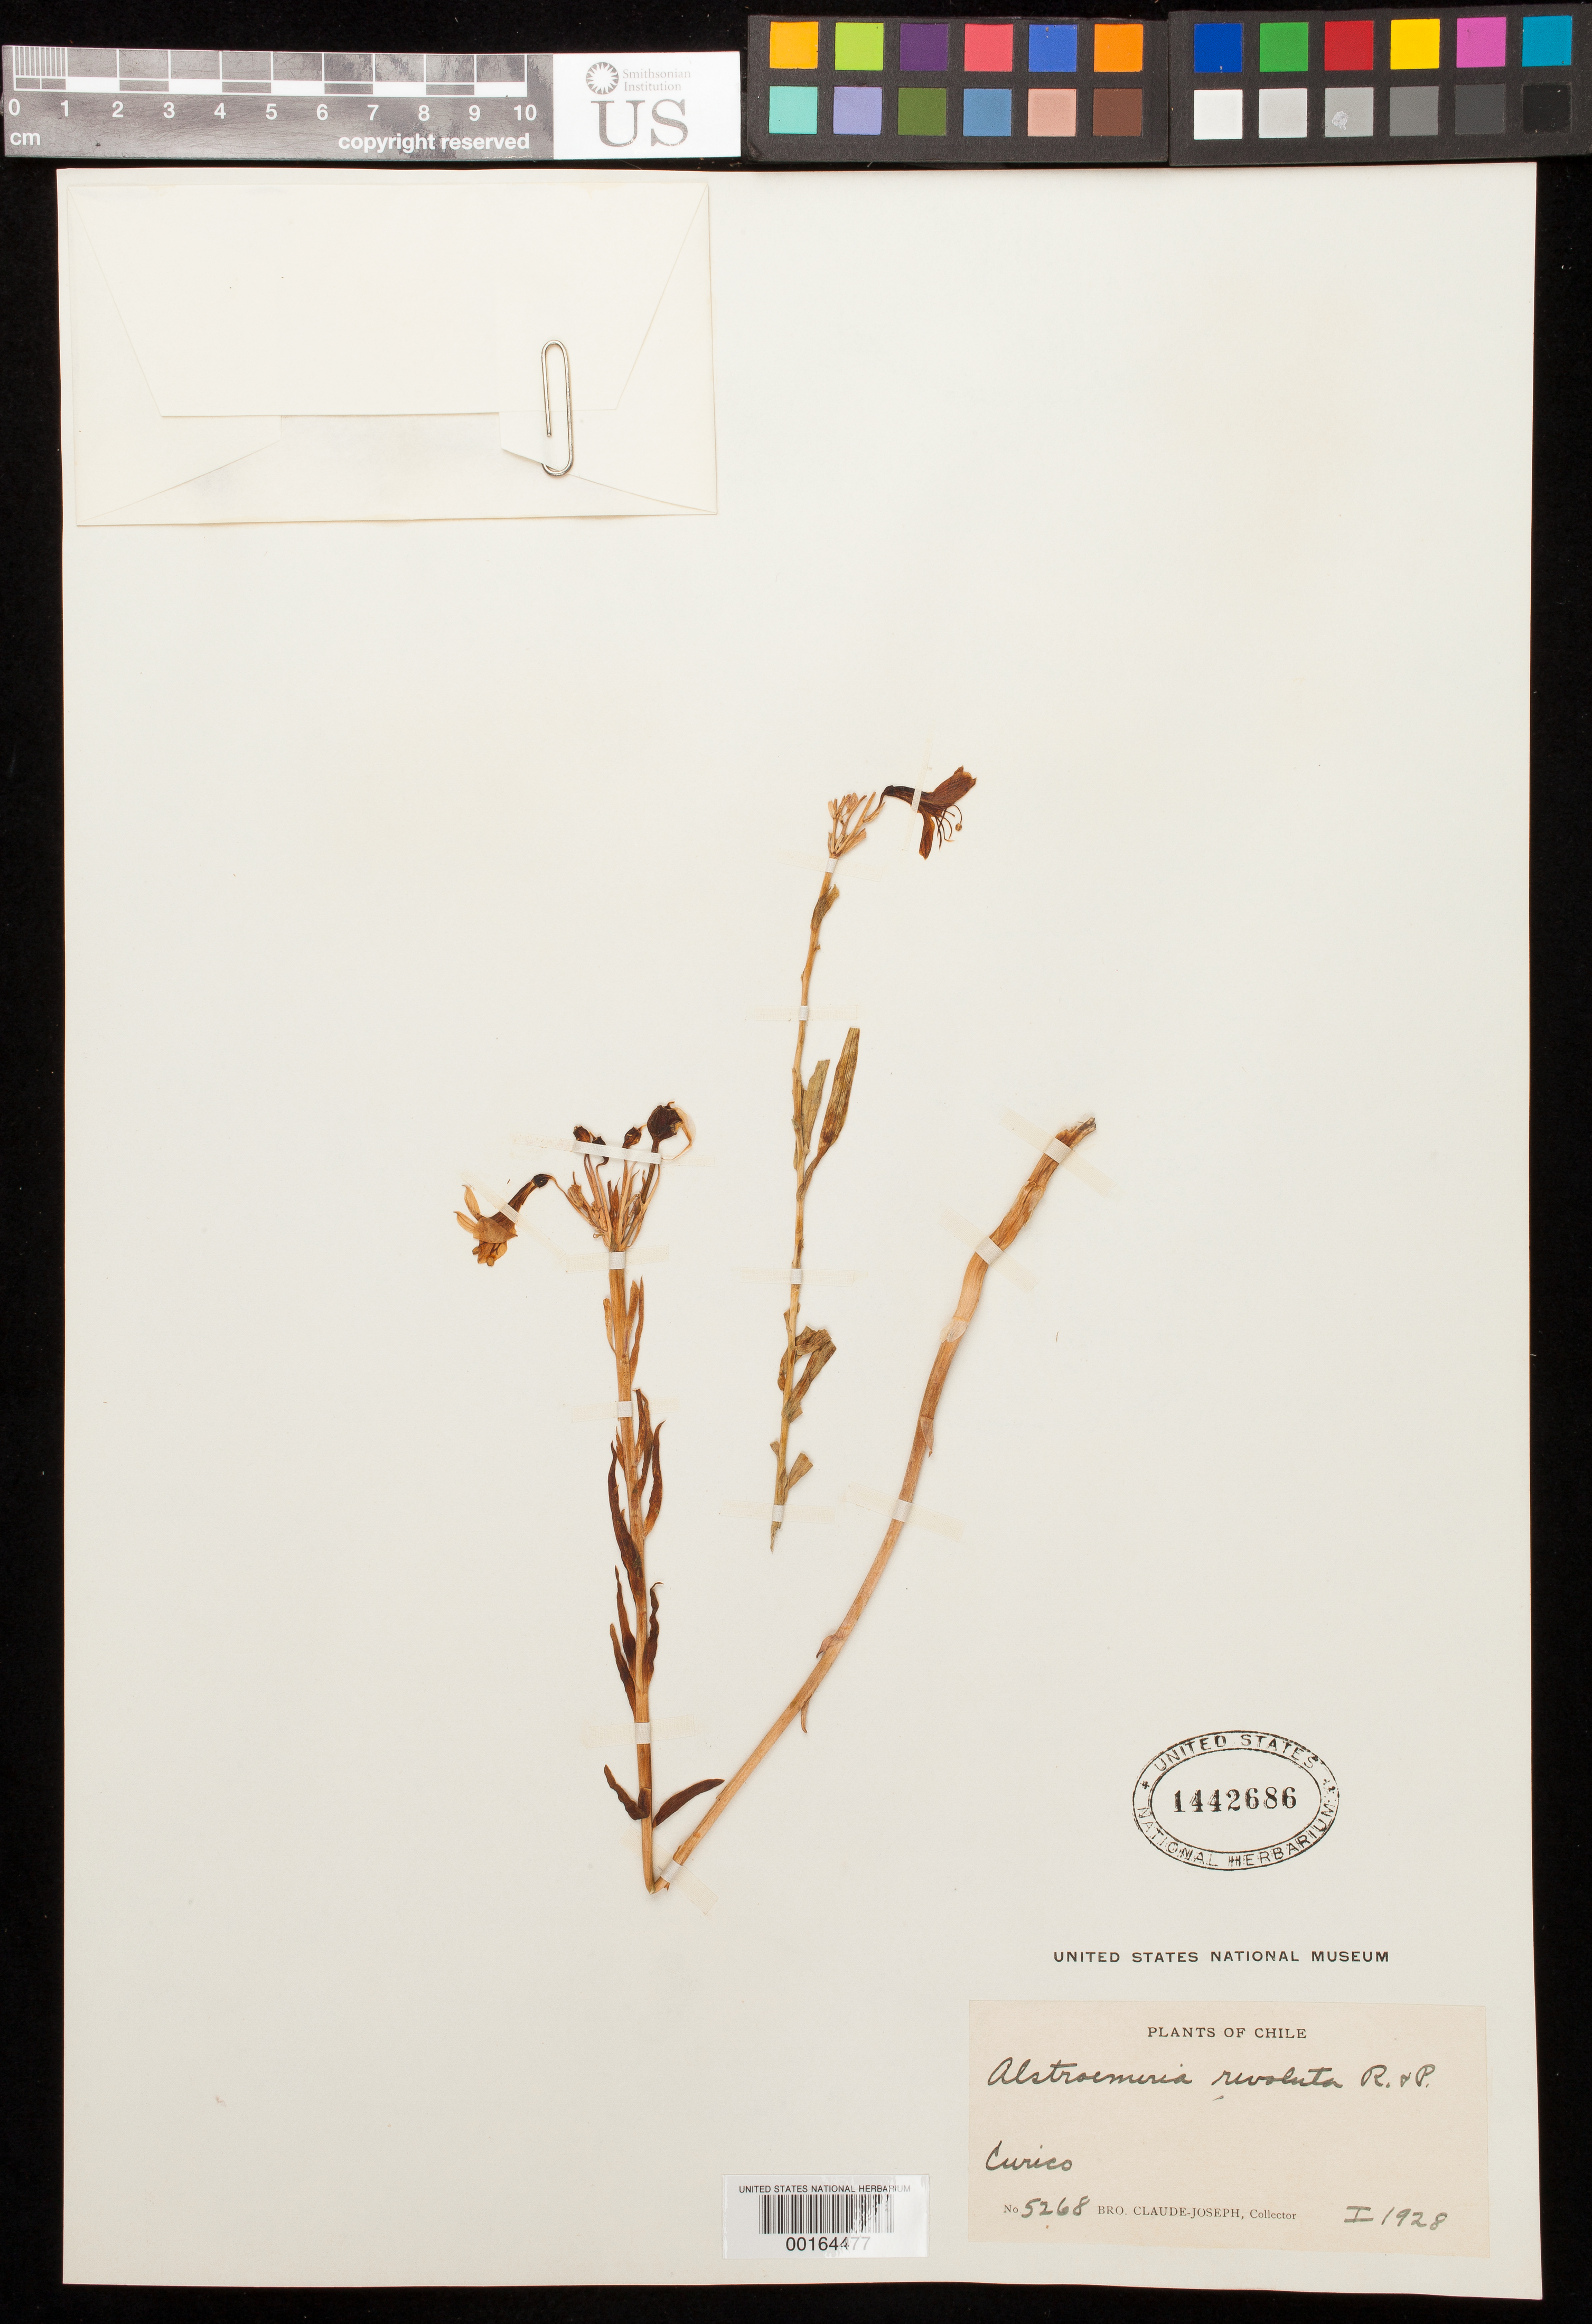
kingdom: Plantae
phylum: Tracheophyta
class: Liliopsida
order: Liliales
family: Alstroemeriaceae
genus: Alstroemeria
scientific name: Alstroemeria revoluta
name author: Ruiz & Pav.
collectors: Bro. Claude-Joseph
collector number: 5268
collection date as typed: Jan 1928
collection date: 1928-01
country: Chile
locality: Curico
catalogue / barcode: US 1442686